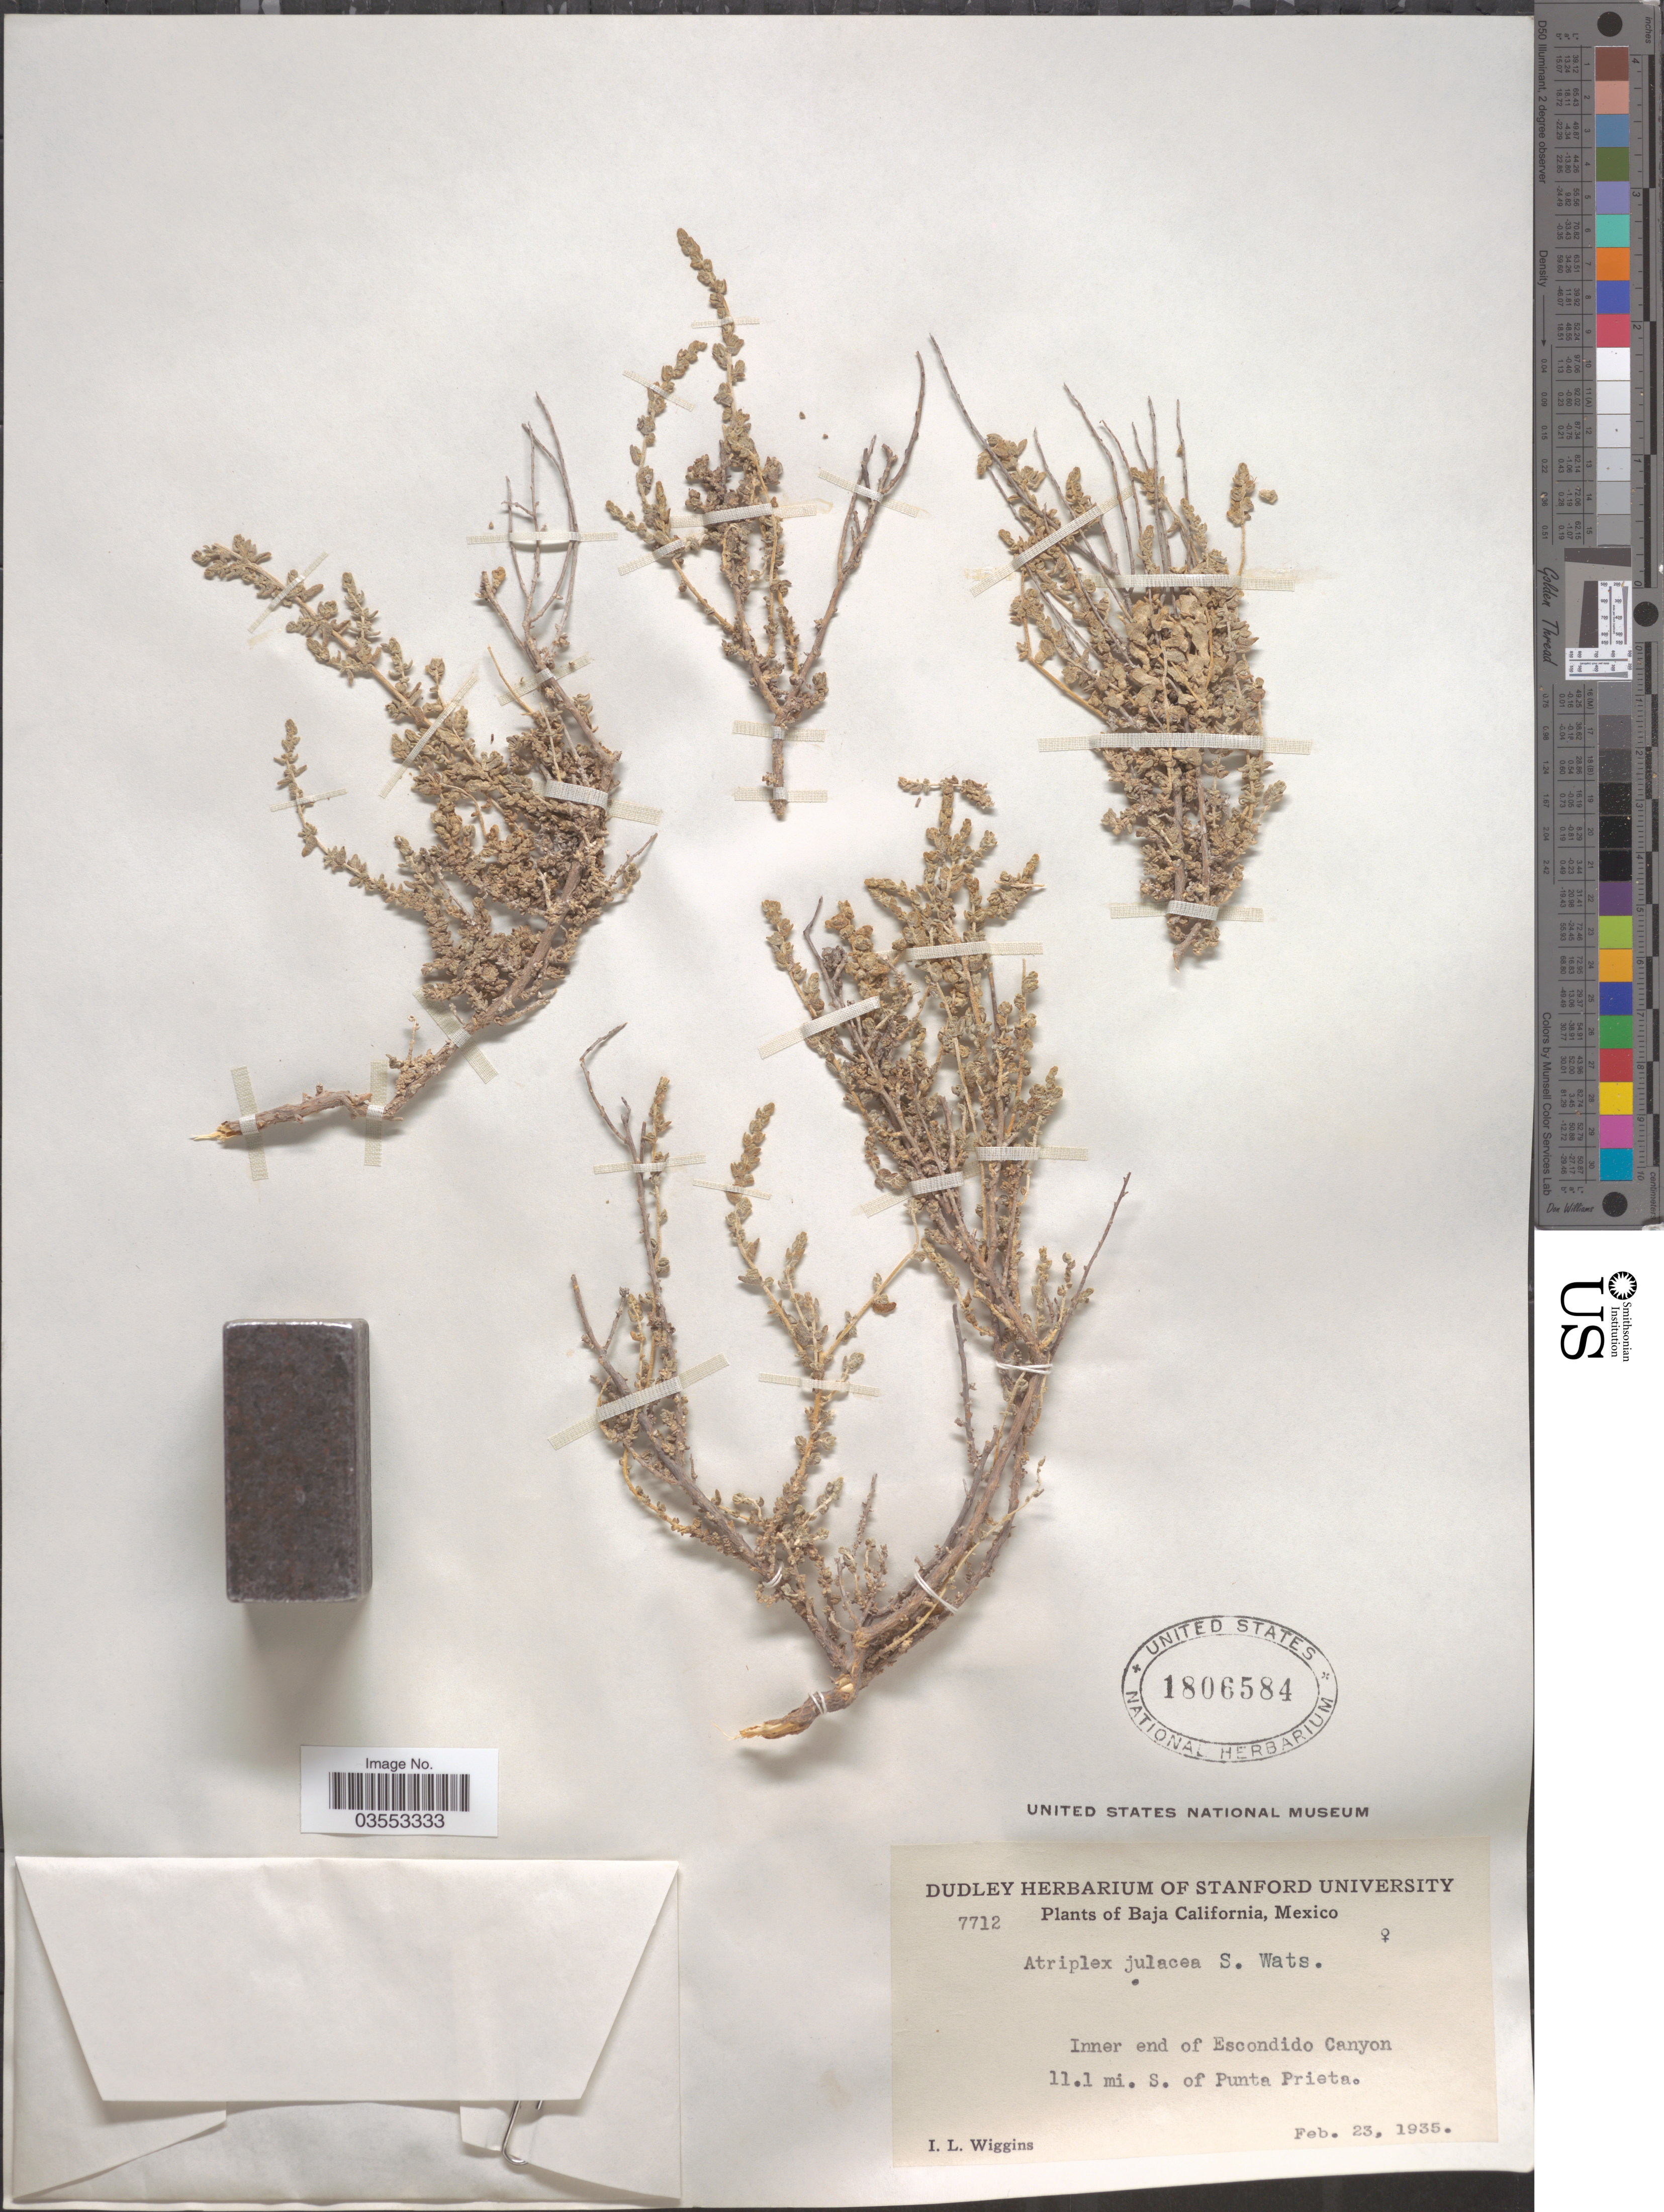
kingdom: Plantae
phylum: Tracheophyta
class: Magnoliopsida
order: Caryophyllales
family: Amaranthaceae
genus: Atriplex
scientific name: Atriplex julacea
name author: S. Watson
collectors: I. L. Wiggins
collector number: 7712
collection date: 1935-02-23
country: Mexico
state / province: Baja California Norte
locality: Inner end of Escondido Canyon 11.1 mi. S. of Punta Prieta.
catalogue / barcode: US 1806584